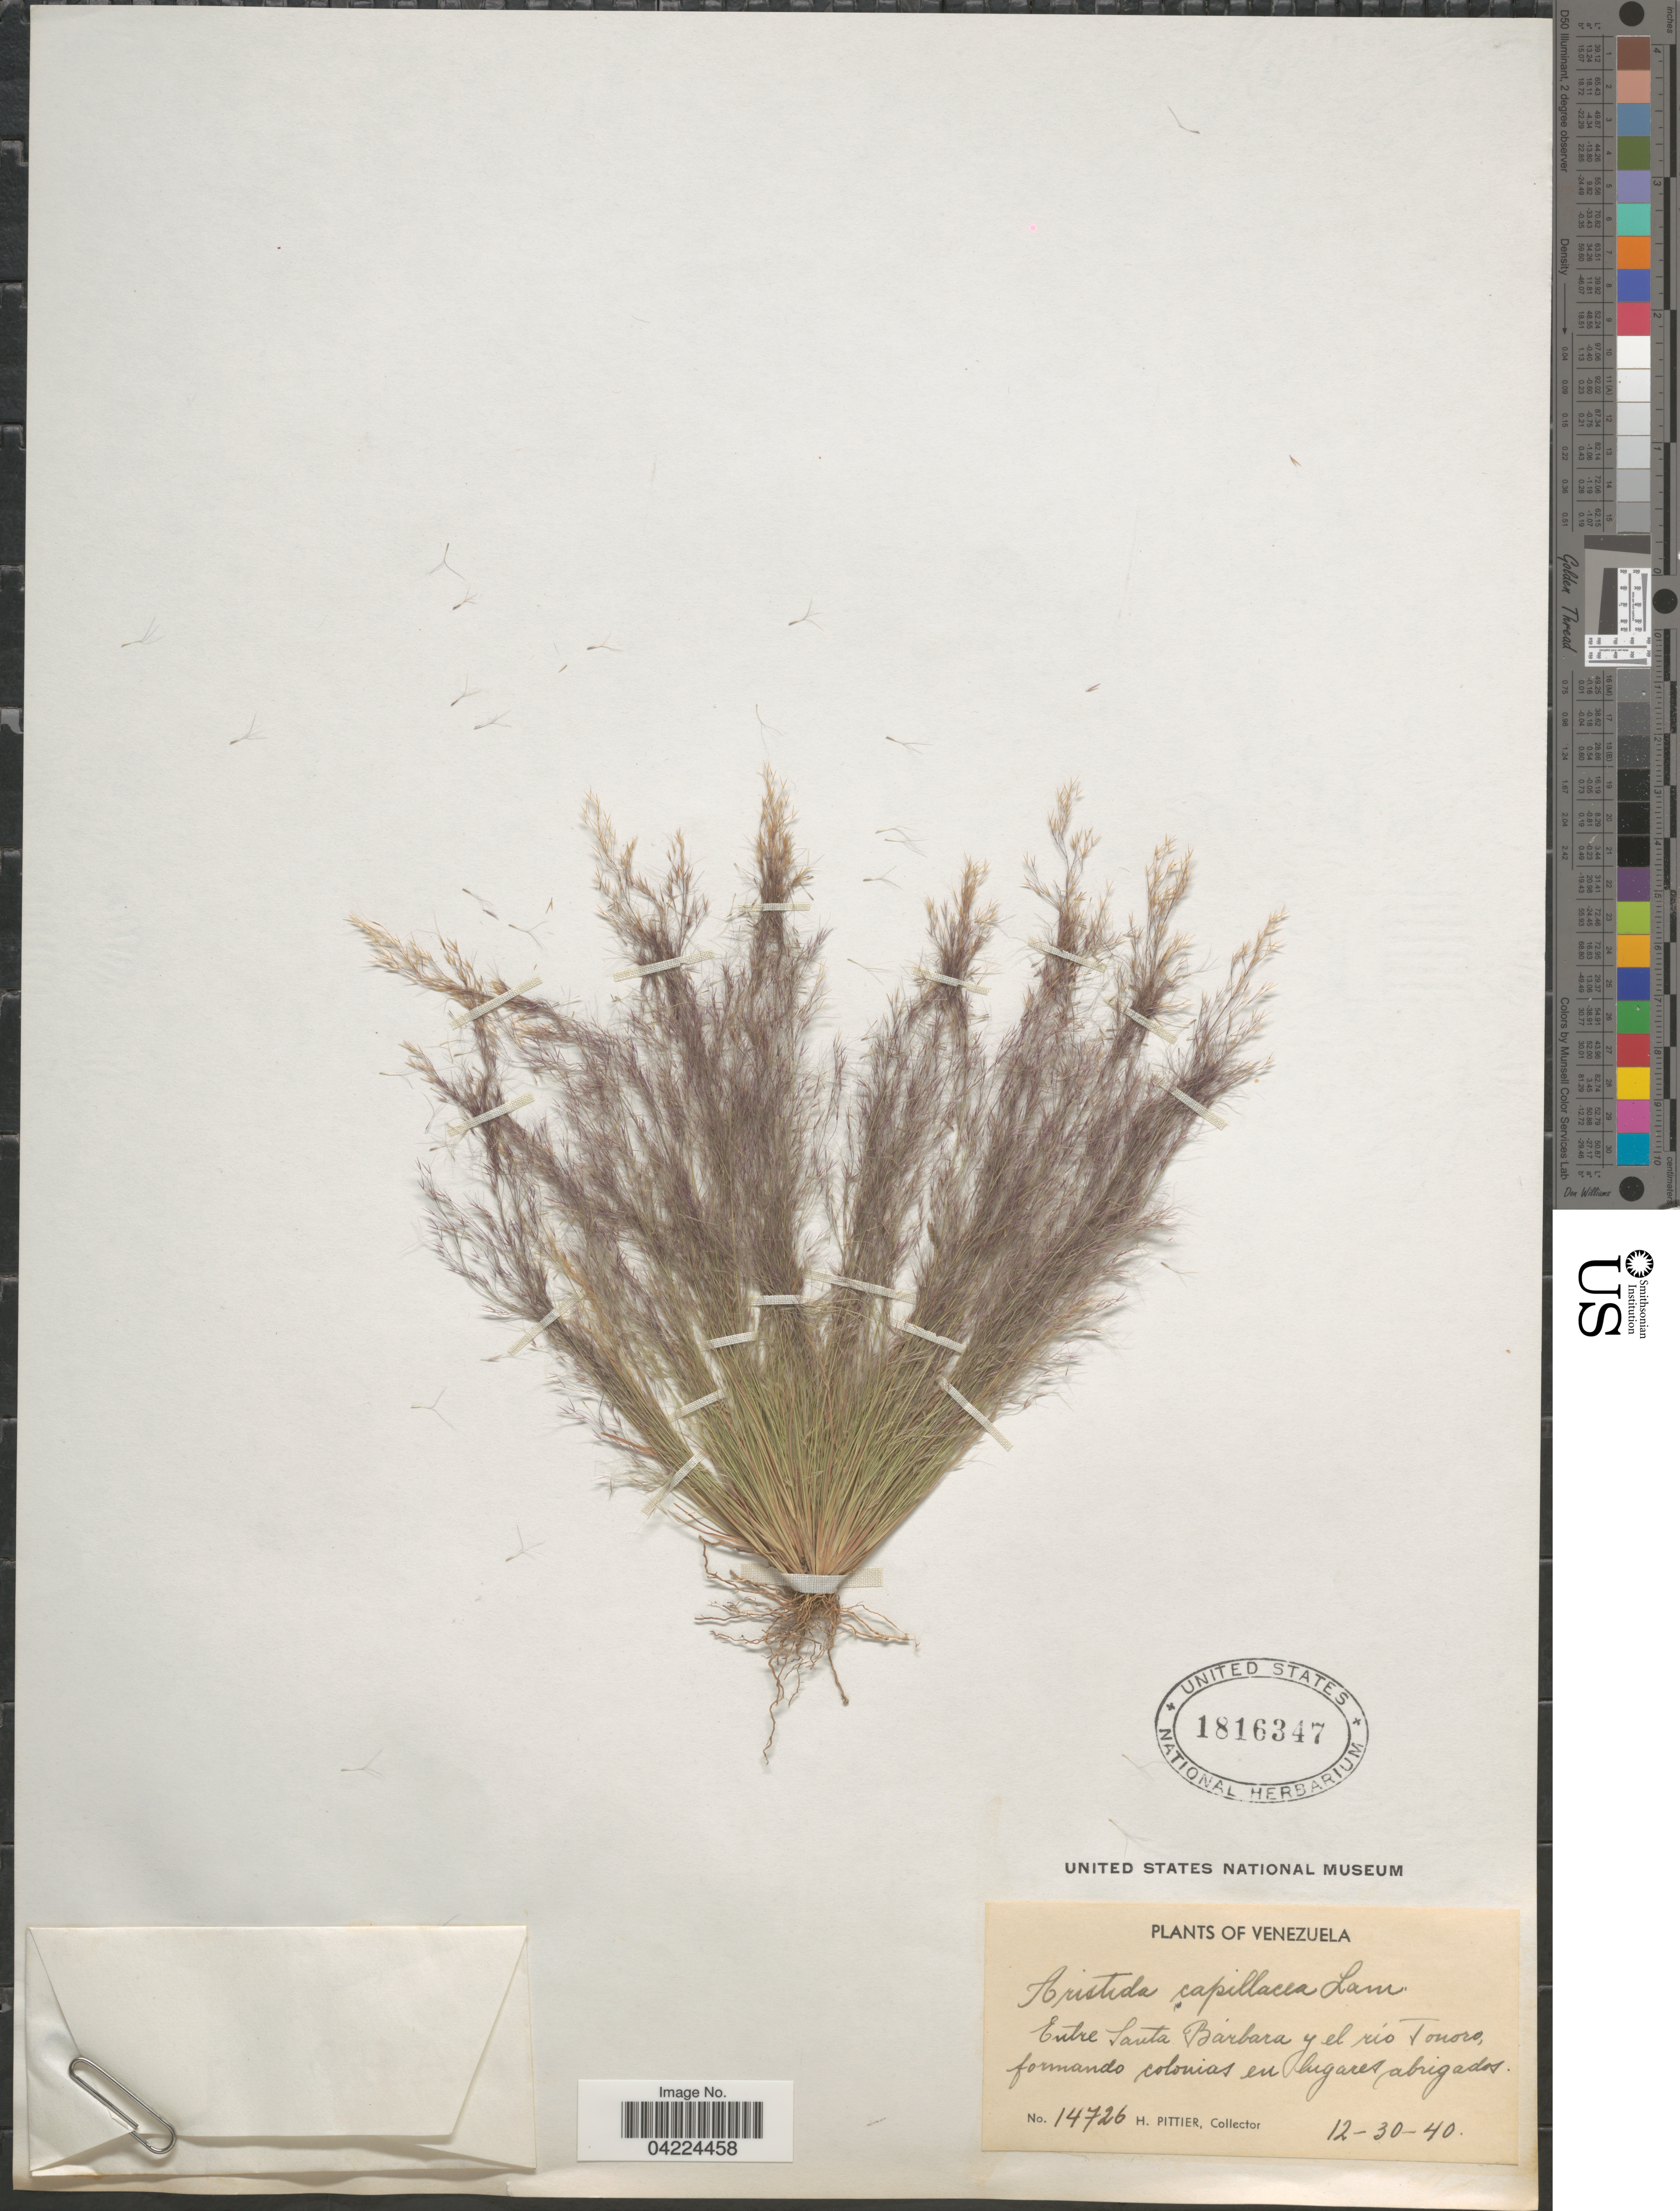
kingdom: Plantae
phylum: Tracheophyta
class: Liliopsida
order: Poales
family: Poaceae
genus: Aristida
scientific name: Aristida capillacea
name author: Lam.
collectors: H. F. Pittier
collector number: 14726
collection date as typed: Transcribed d/m/y: 30/12/40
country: Venezuela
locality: Entre Santa Bárbara y el río Tonoro.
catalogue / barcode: US 1816347